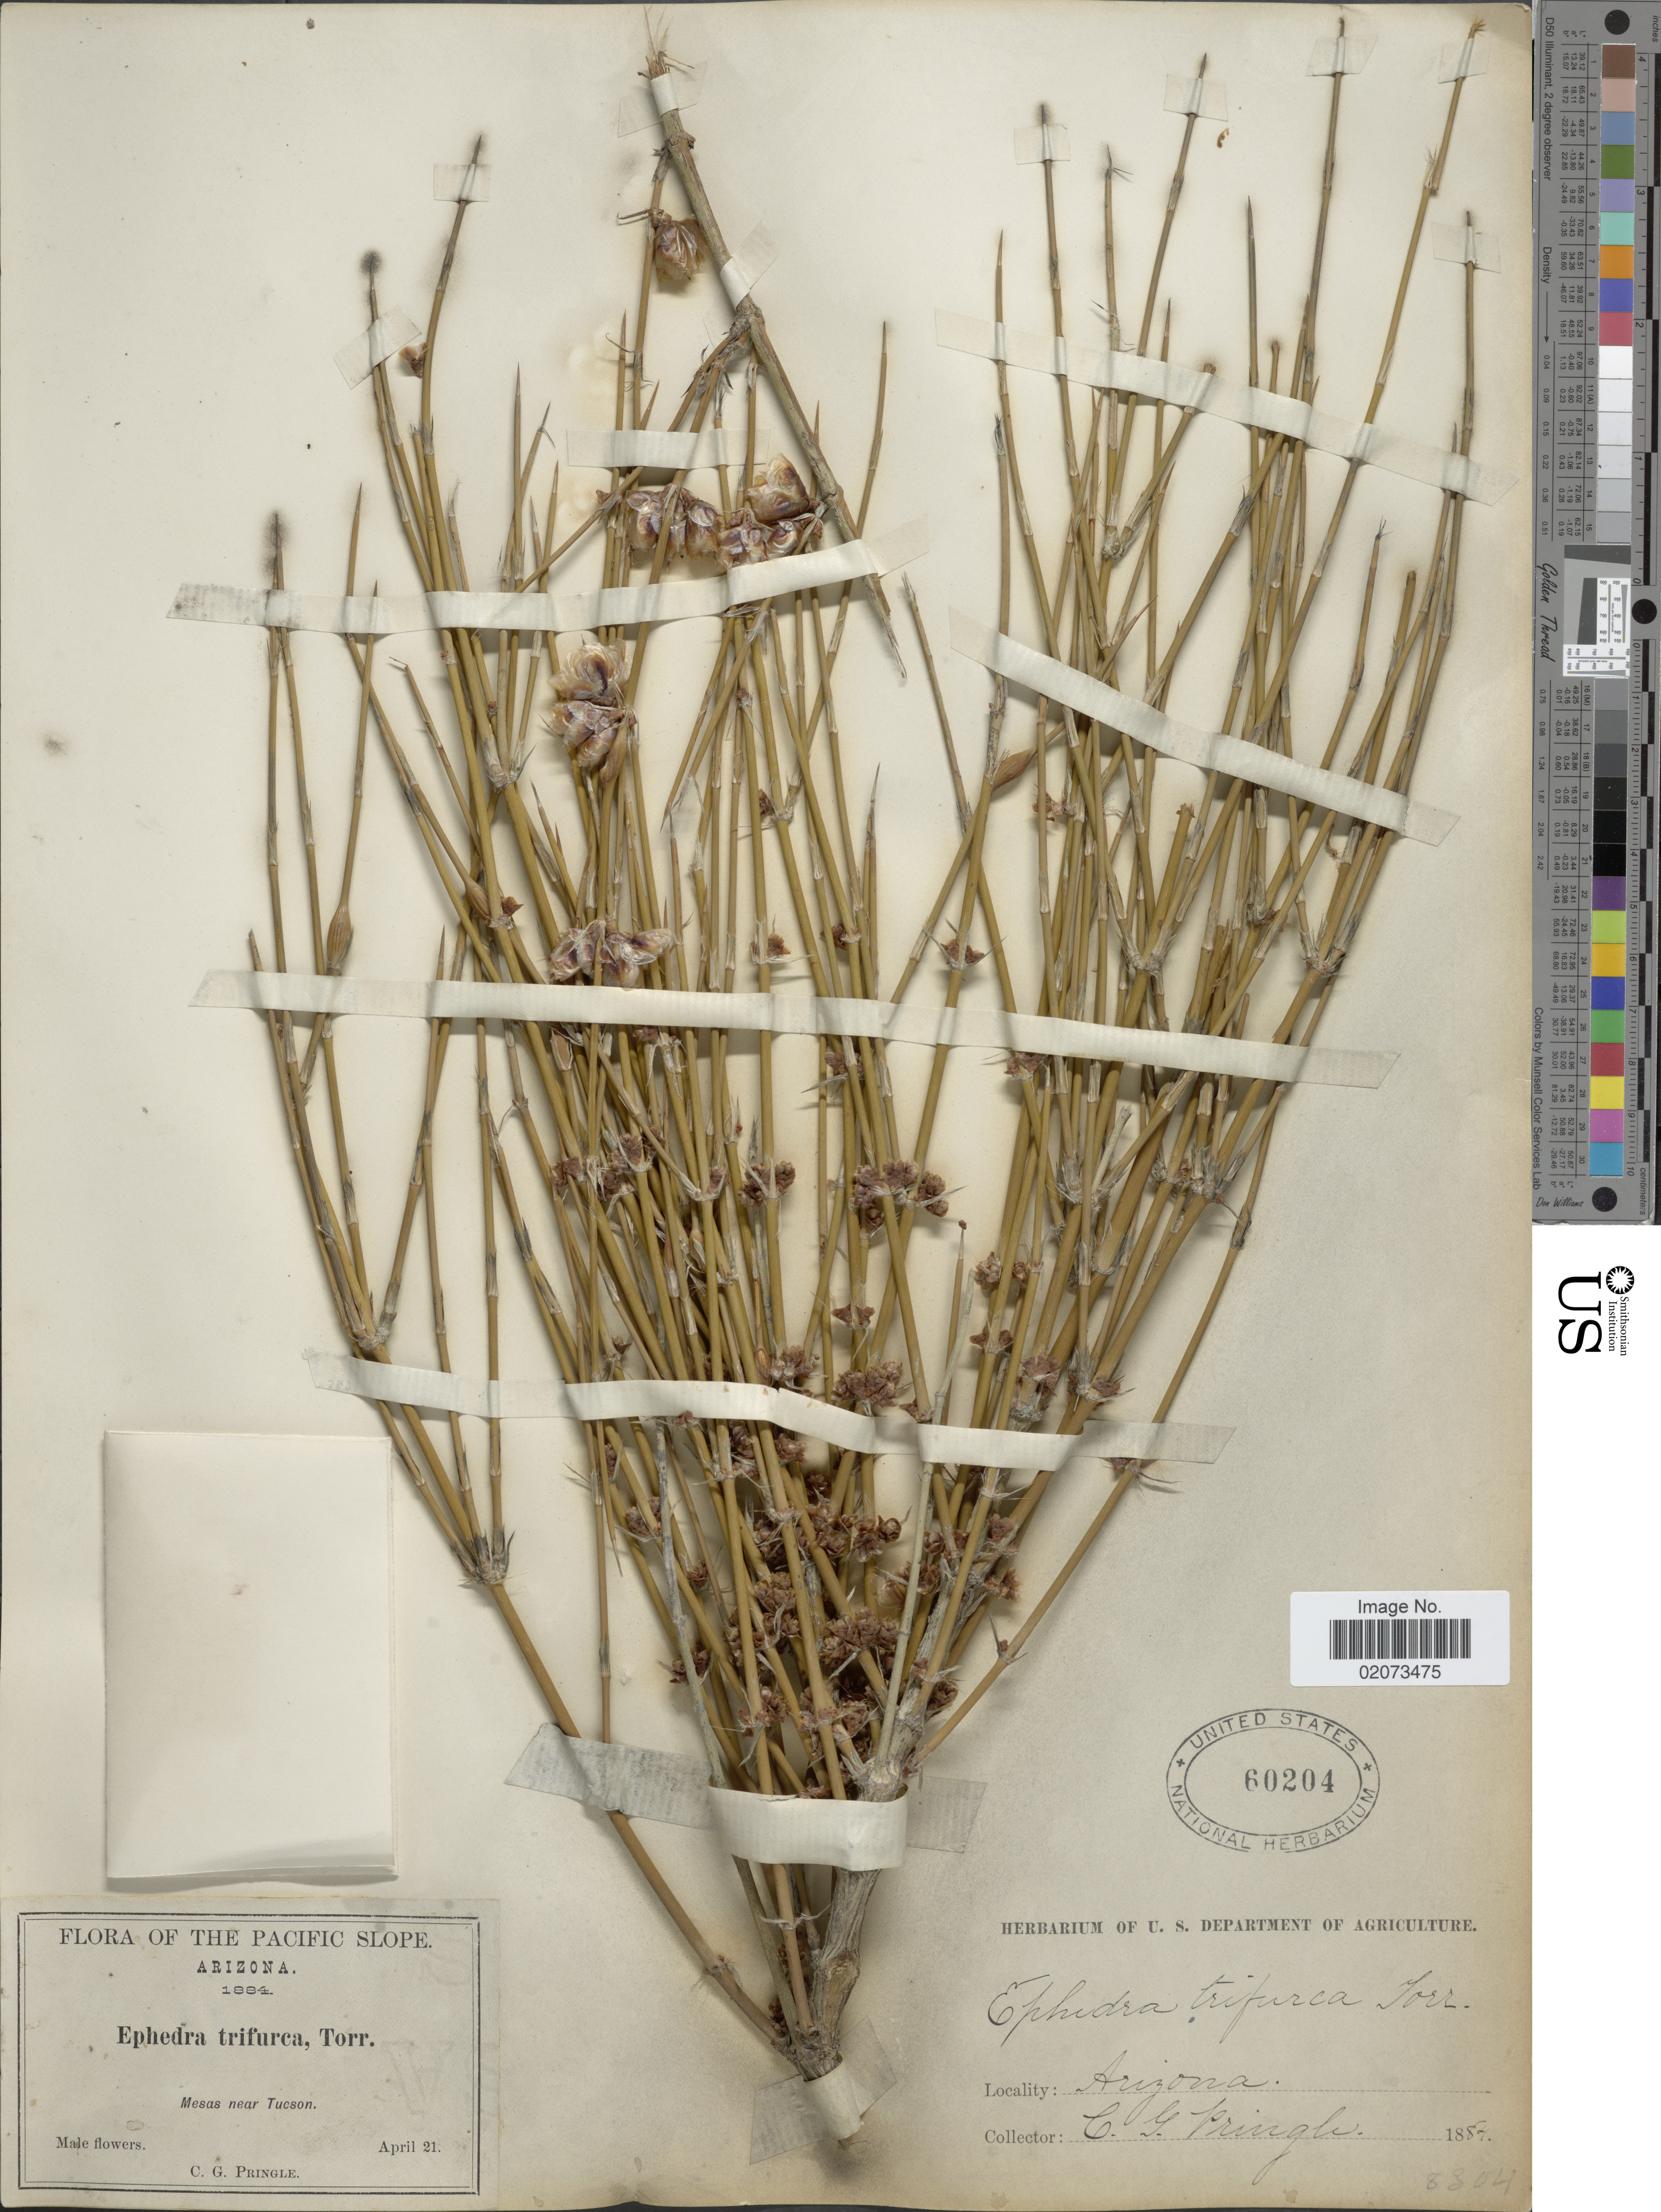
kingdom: Plantae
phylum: Tracheophyta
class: Gnetopsida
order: Ephedrales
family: Ephedraceae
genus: Ephedra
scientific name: Ephedra trifurca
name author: Torr. ex S. Watson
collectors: C. G. Pringle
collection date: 1887-04-21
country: United States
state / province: Arizona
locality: Arizona. Mesad near Tucson. Pacific Slope.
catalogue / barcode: US 60204